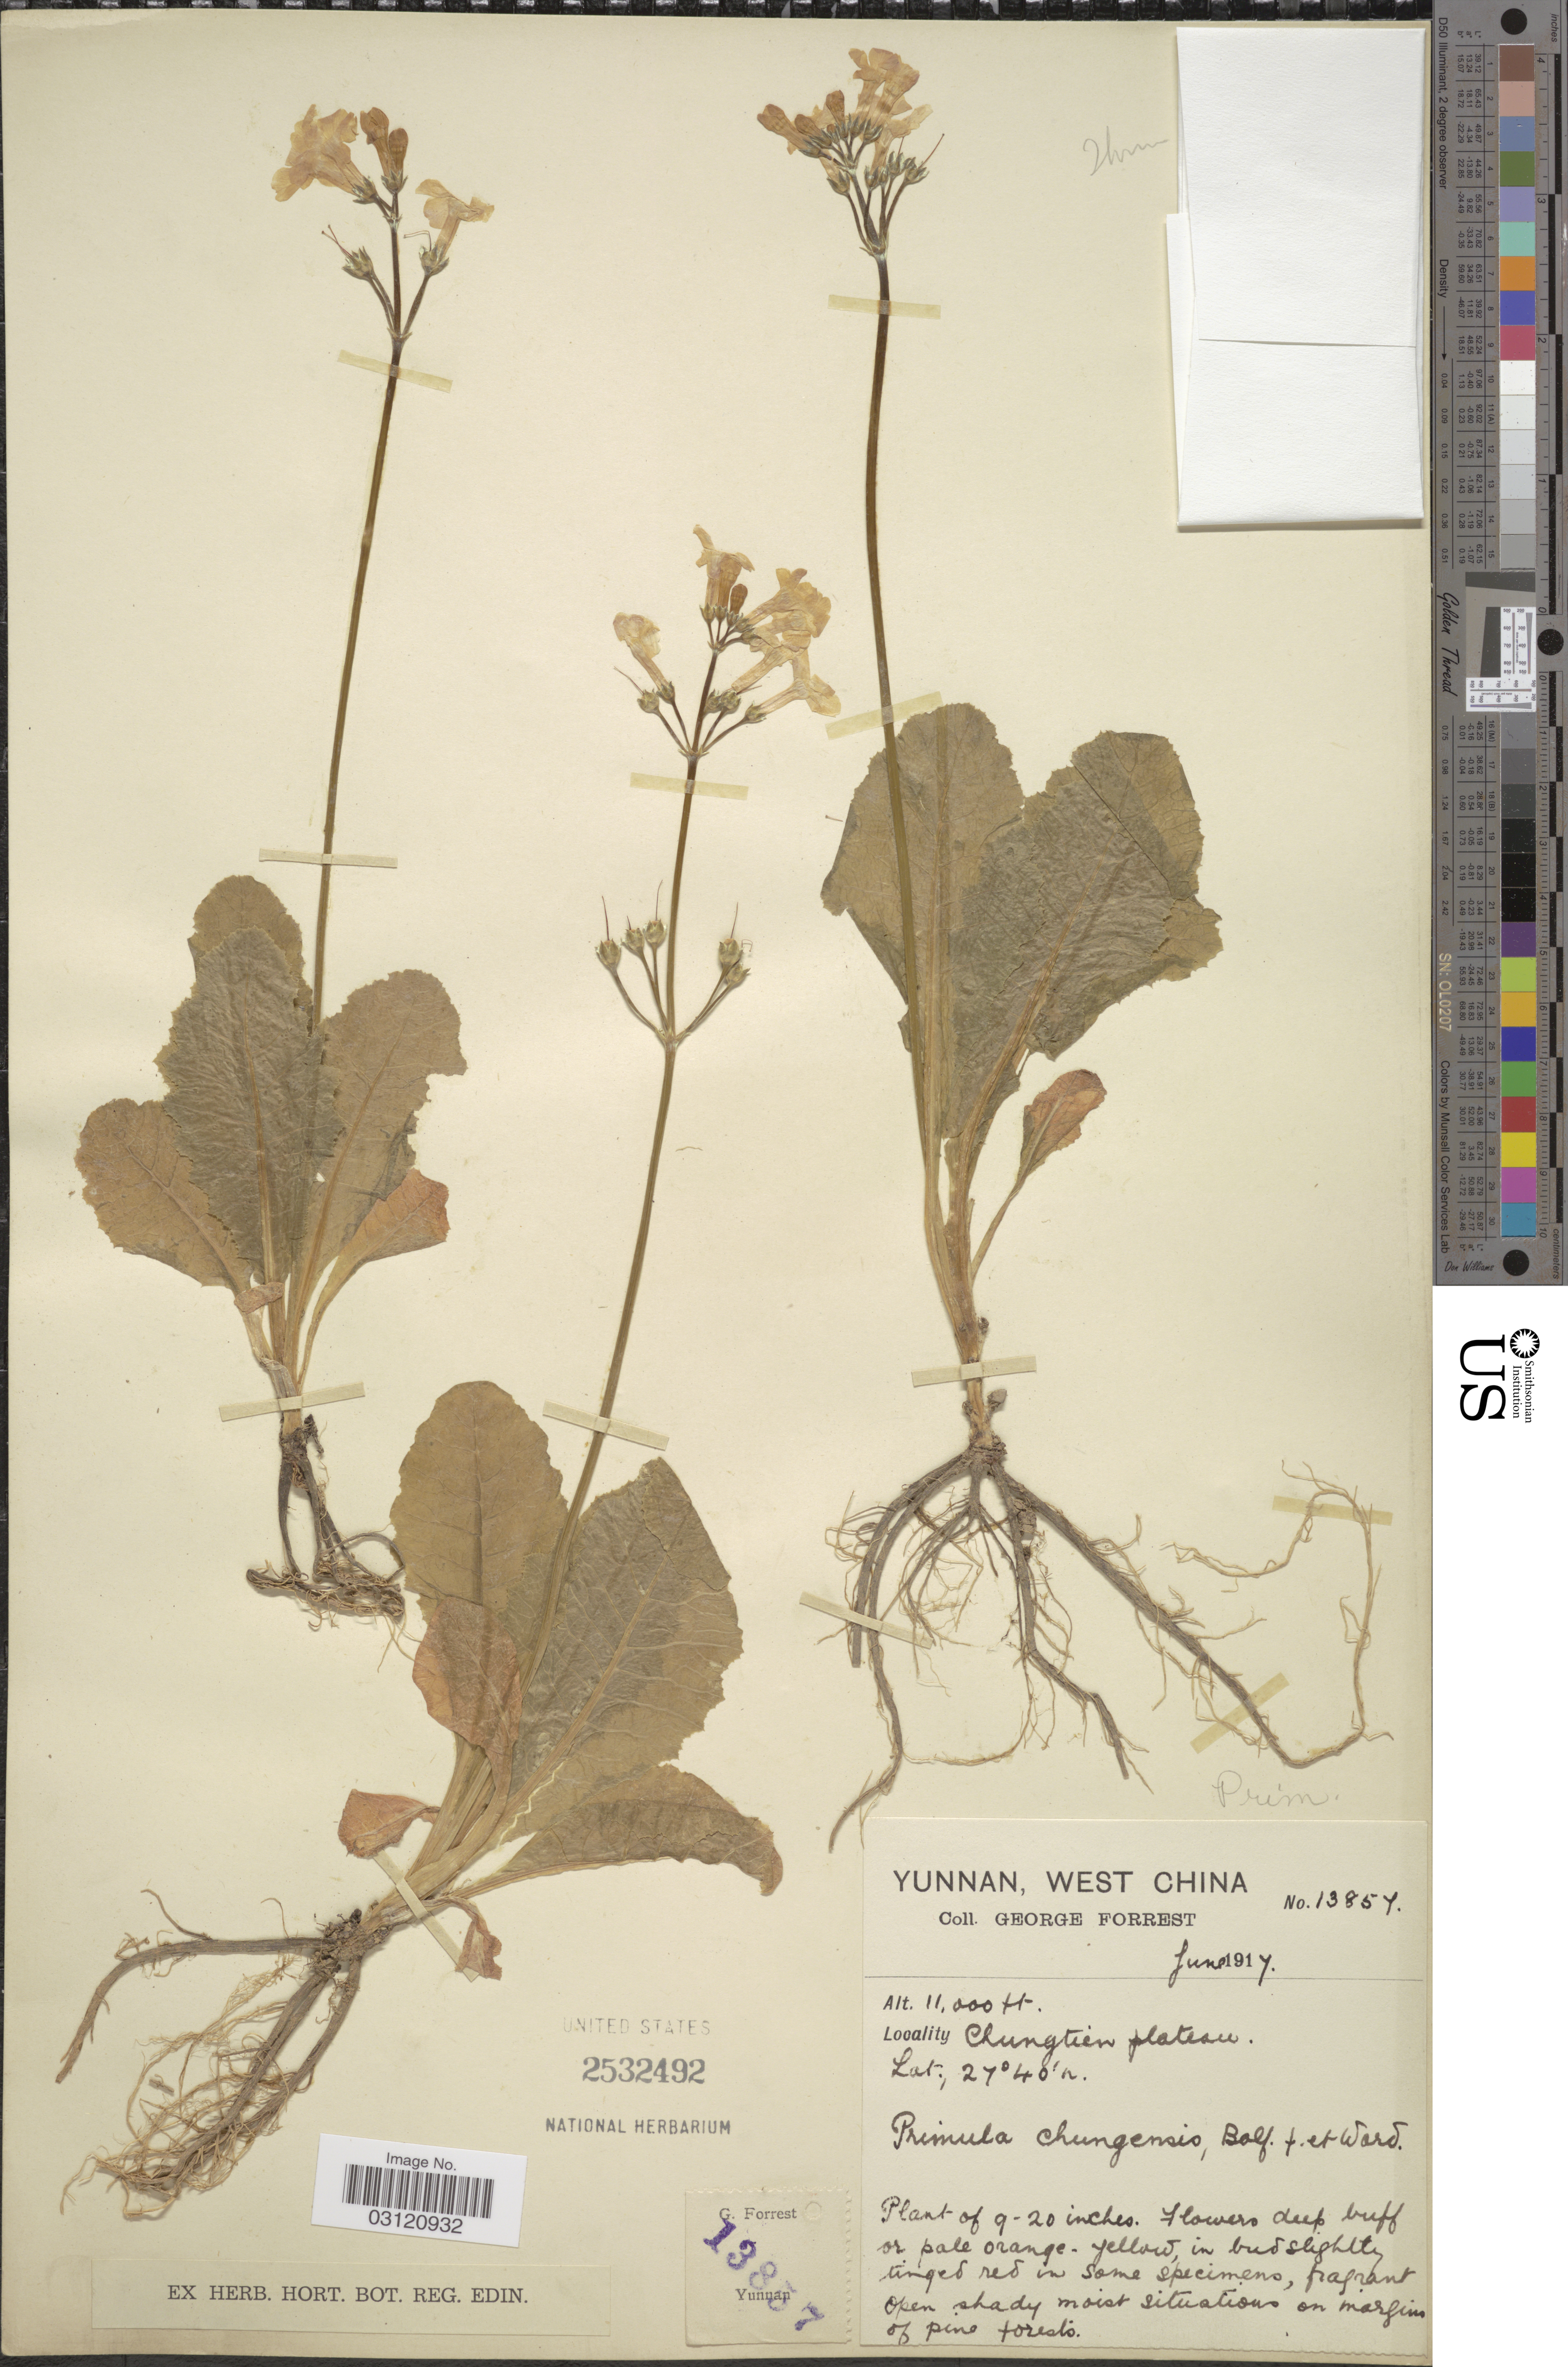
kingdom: Plantae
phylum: Tracheophyta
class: Magnoliopsida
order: Ericales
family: Primulaceae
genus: Primula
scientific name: Primula chungensis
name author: Balf. f. & Kingdon-Ward in Balf. f.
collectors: G. Forrest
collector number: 13857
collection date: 1917-06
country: China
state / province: Yunnan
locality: West China. Chungtien plateau.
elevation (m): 3353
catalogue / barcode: US 2532492